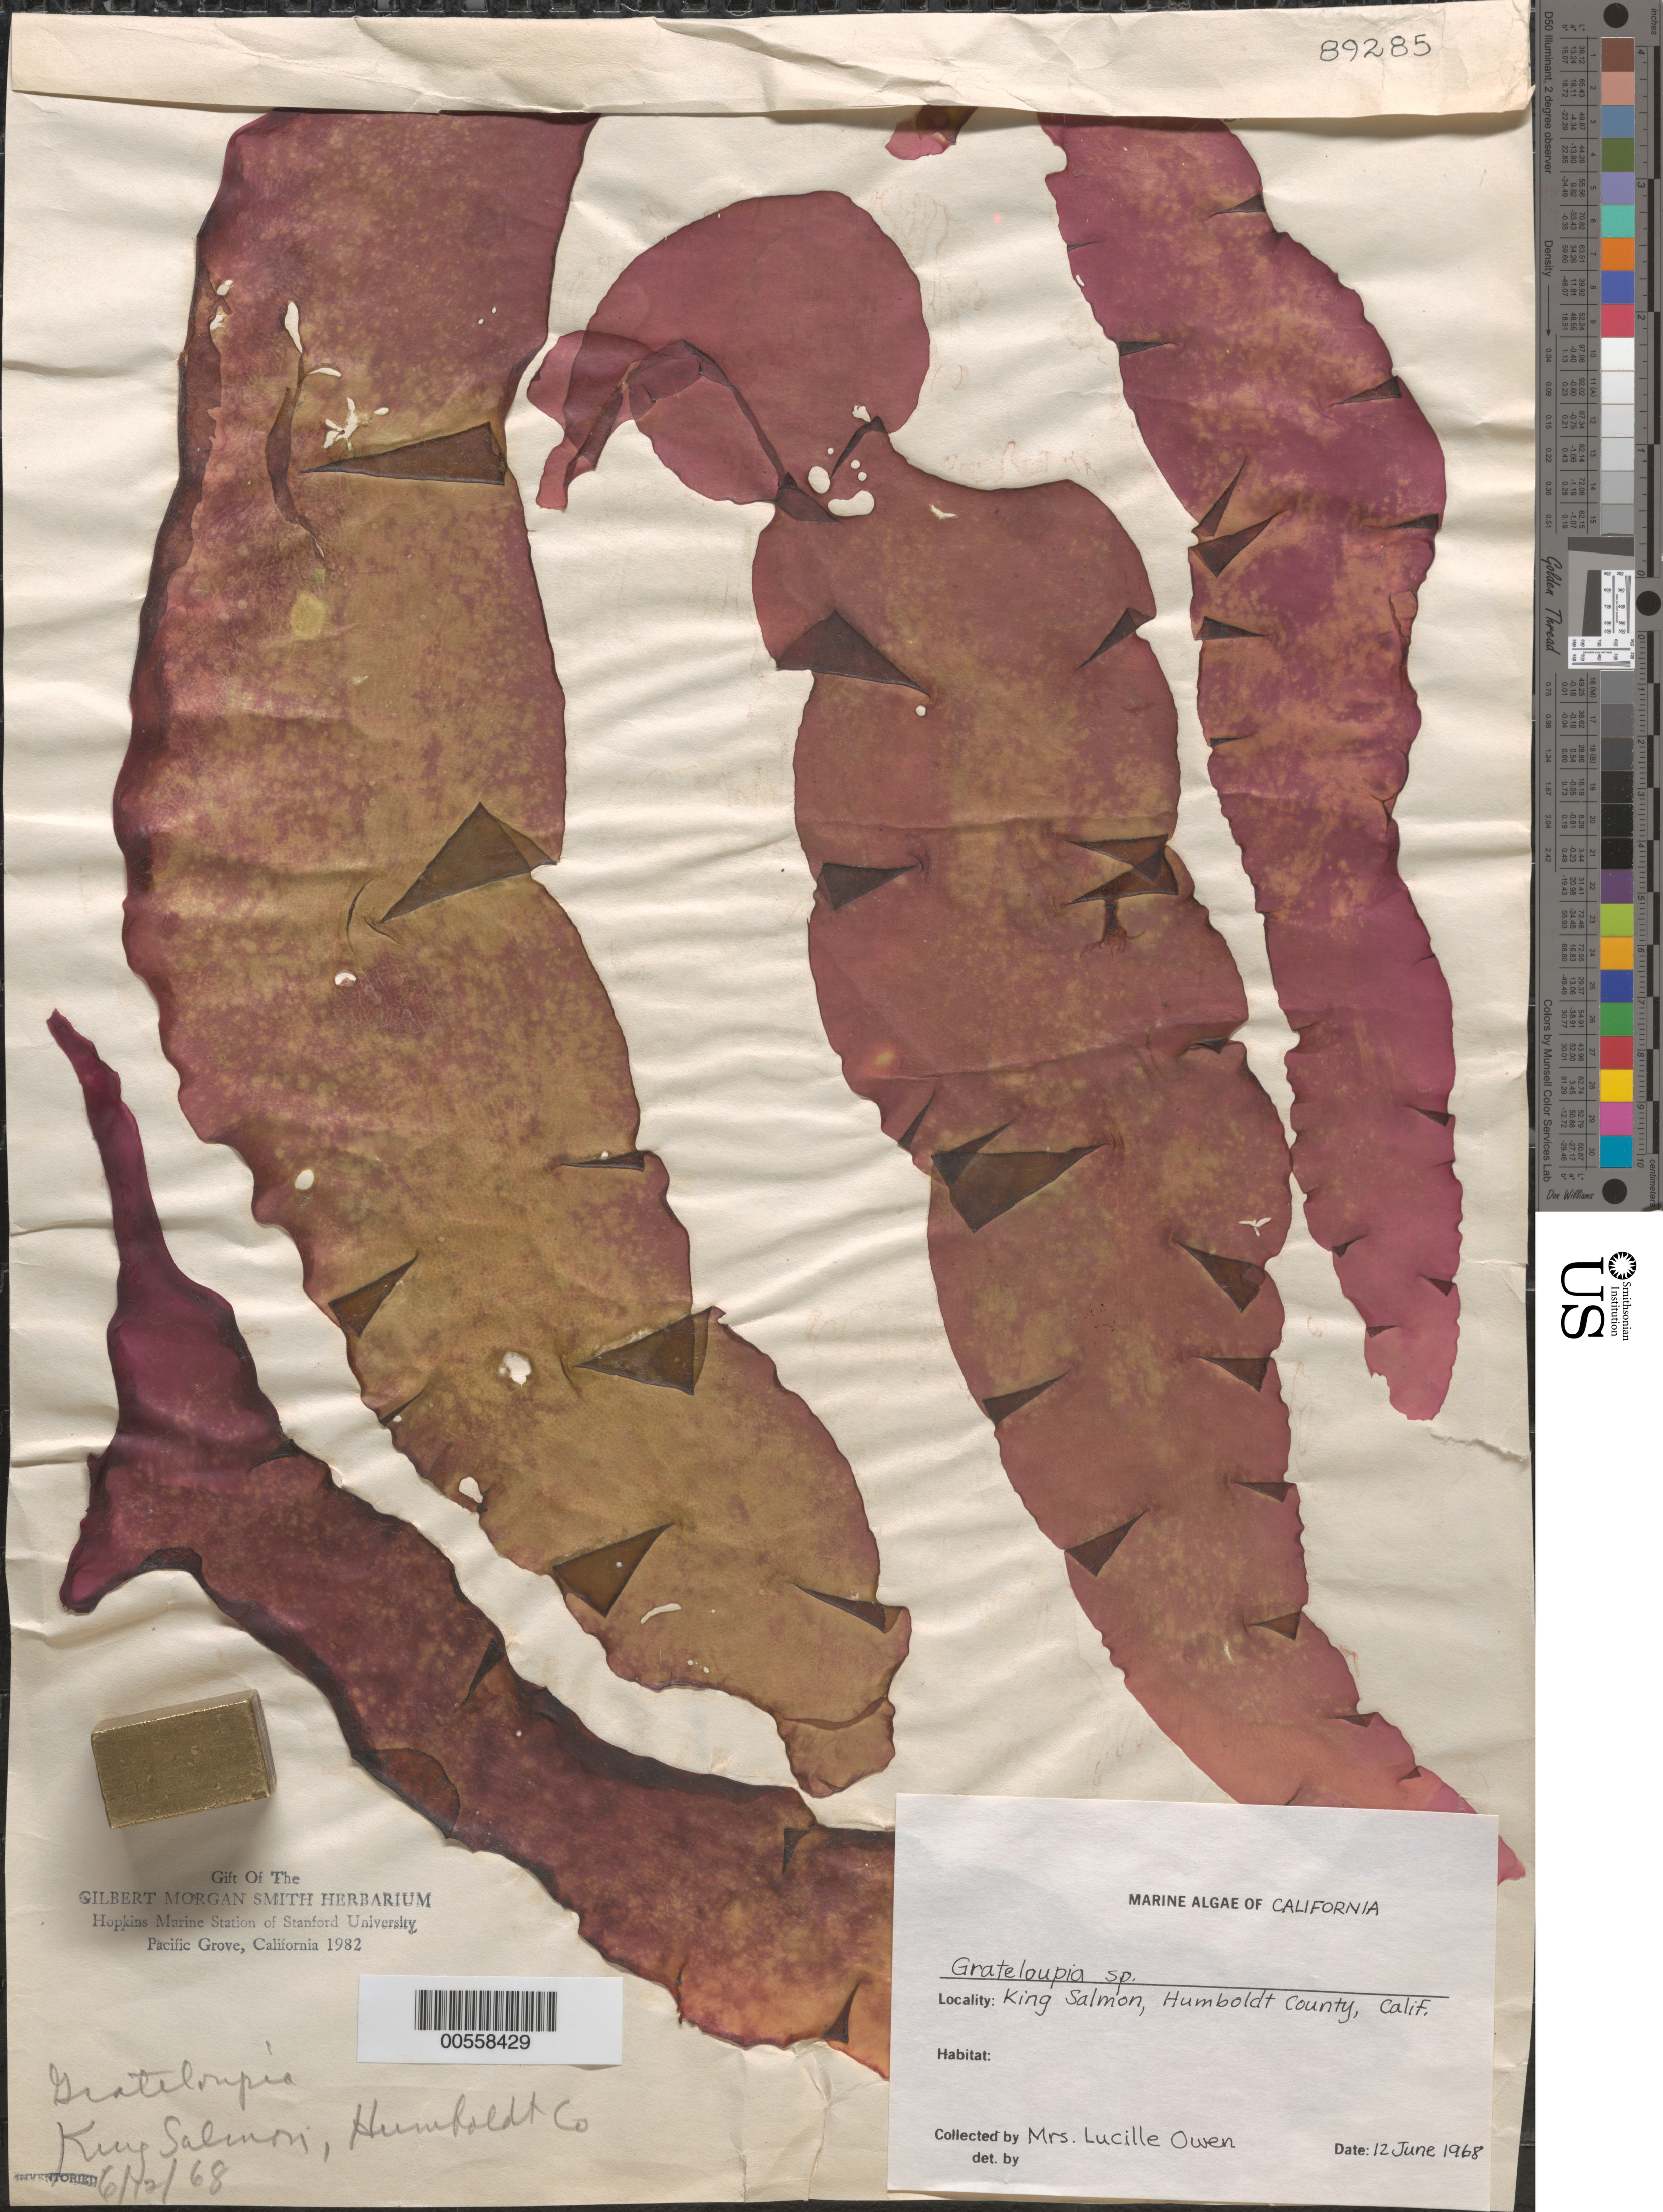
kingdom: Plantae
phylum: Rhodophyta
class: Florideophyceae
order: Halymeniales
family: Halymeniaceae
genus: Grateloupia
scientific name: Grateloupia sp.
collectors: L. Owen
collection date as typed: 12 Jun 1968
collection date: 1968-06-12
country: United States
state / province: California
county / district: Humboldt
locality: King Salmon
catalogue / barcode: US 89285